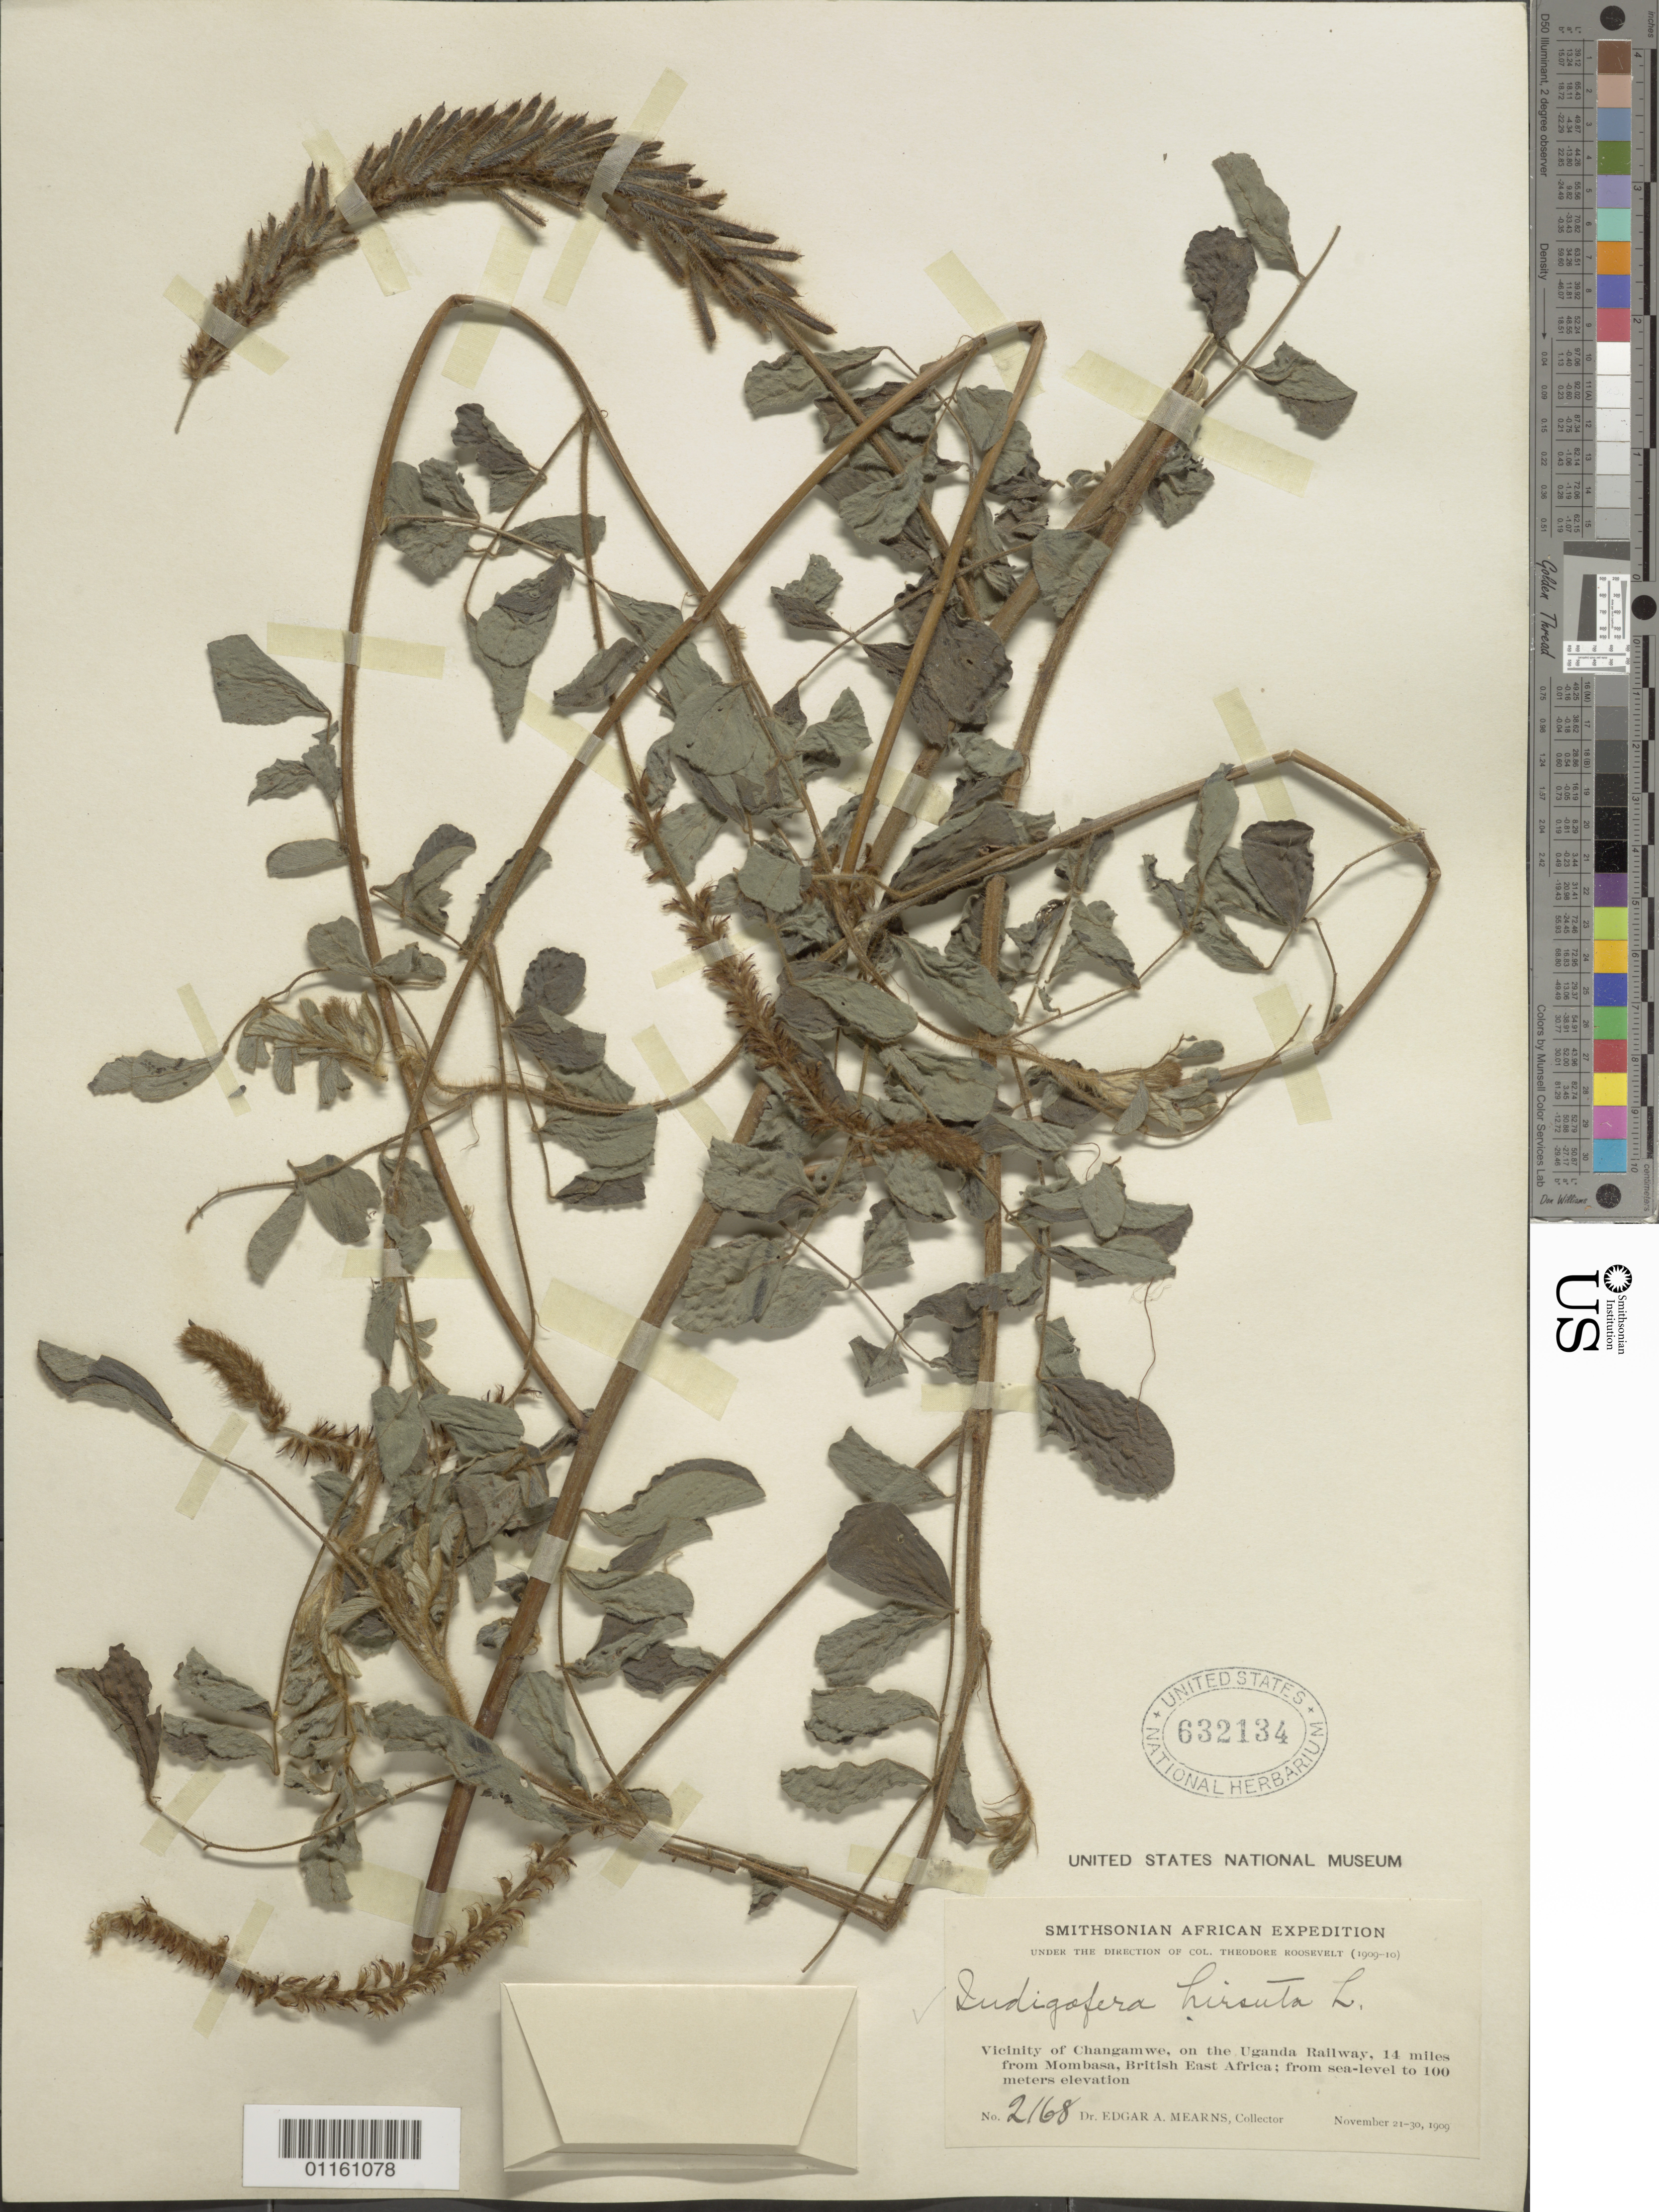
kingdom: Plantae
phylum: Tracheophyta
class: Magnoliopsida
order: Fabales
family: Fabaceae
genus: Indigofera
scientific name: Indigofera hirsuta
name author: L.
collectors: E. A. Mearns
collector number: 2168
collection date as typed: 21 Nov 1909 to 30 Nov 1909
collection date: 1909-11-21/1909-11-30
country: Uganda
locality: Vicinity of Changamwe, on the Uganda railway, 14 mi from Mombasa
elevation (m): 0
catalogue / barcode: US 632134